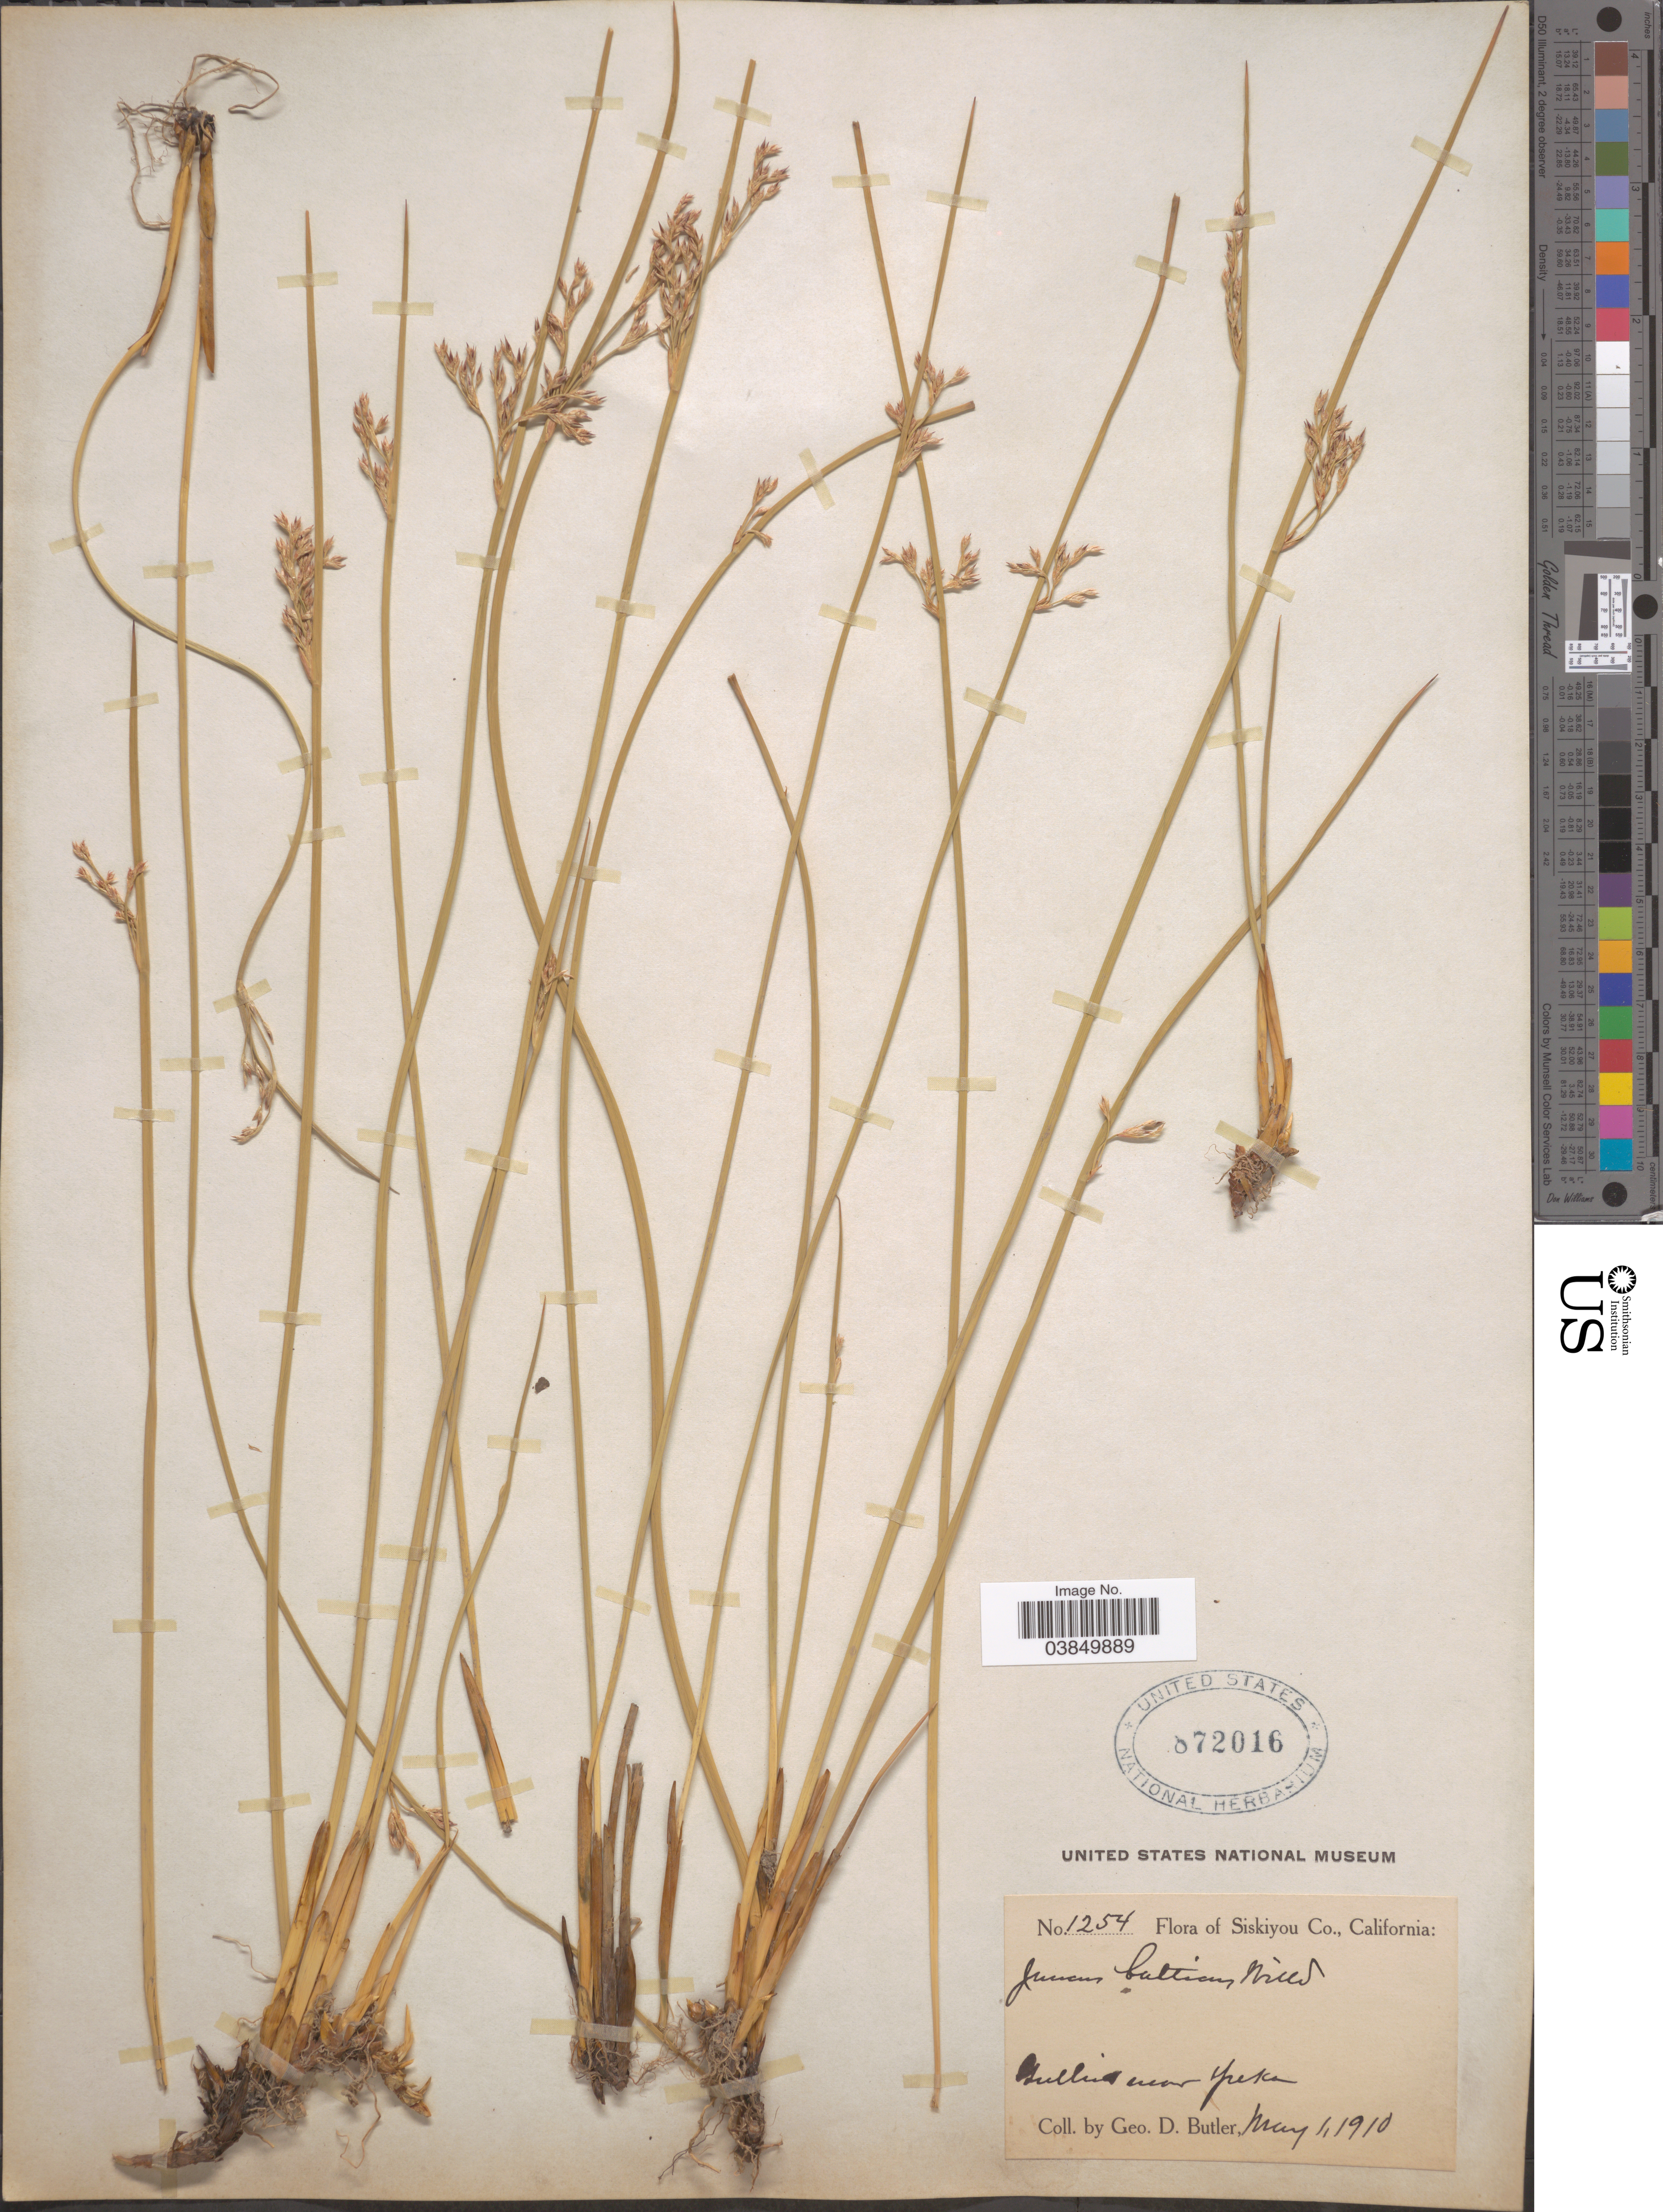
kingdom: Plantae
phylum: Tracheophyta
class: Liliopsida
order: Poales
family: Juncaceae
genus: Juncus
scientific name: Juncus balticus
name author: Willd.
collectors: G. D. Butler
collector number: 1254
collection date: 1910-05-01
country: United States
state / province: California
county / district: Siskiyou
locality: Siskiyou Co., Gullies near Yreka.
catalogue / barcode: US 872016